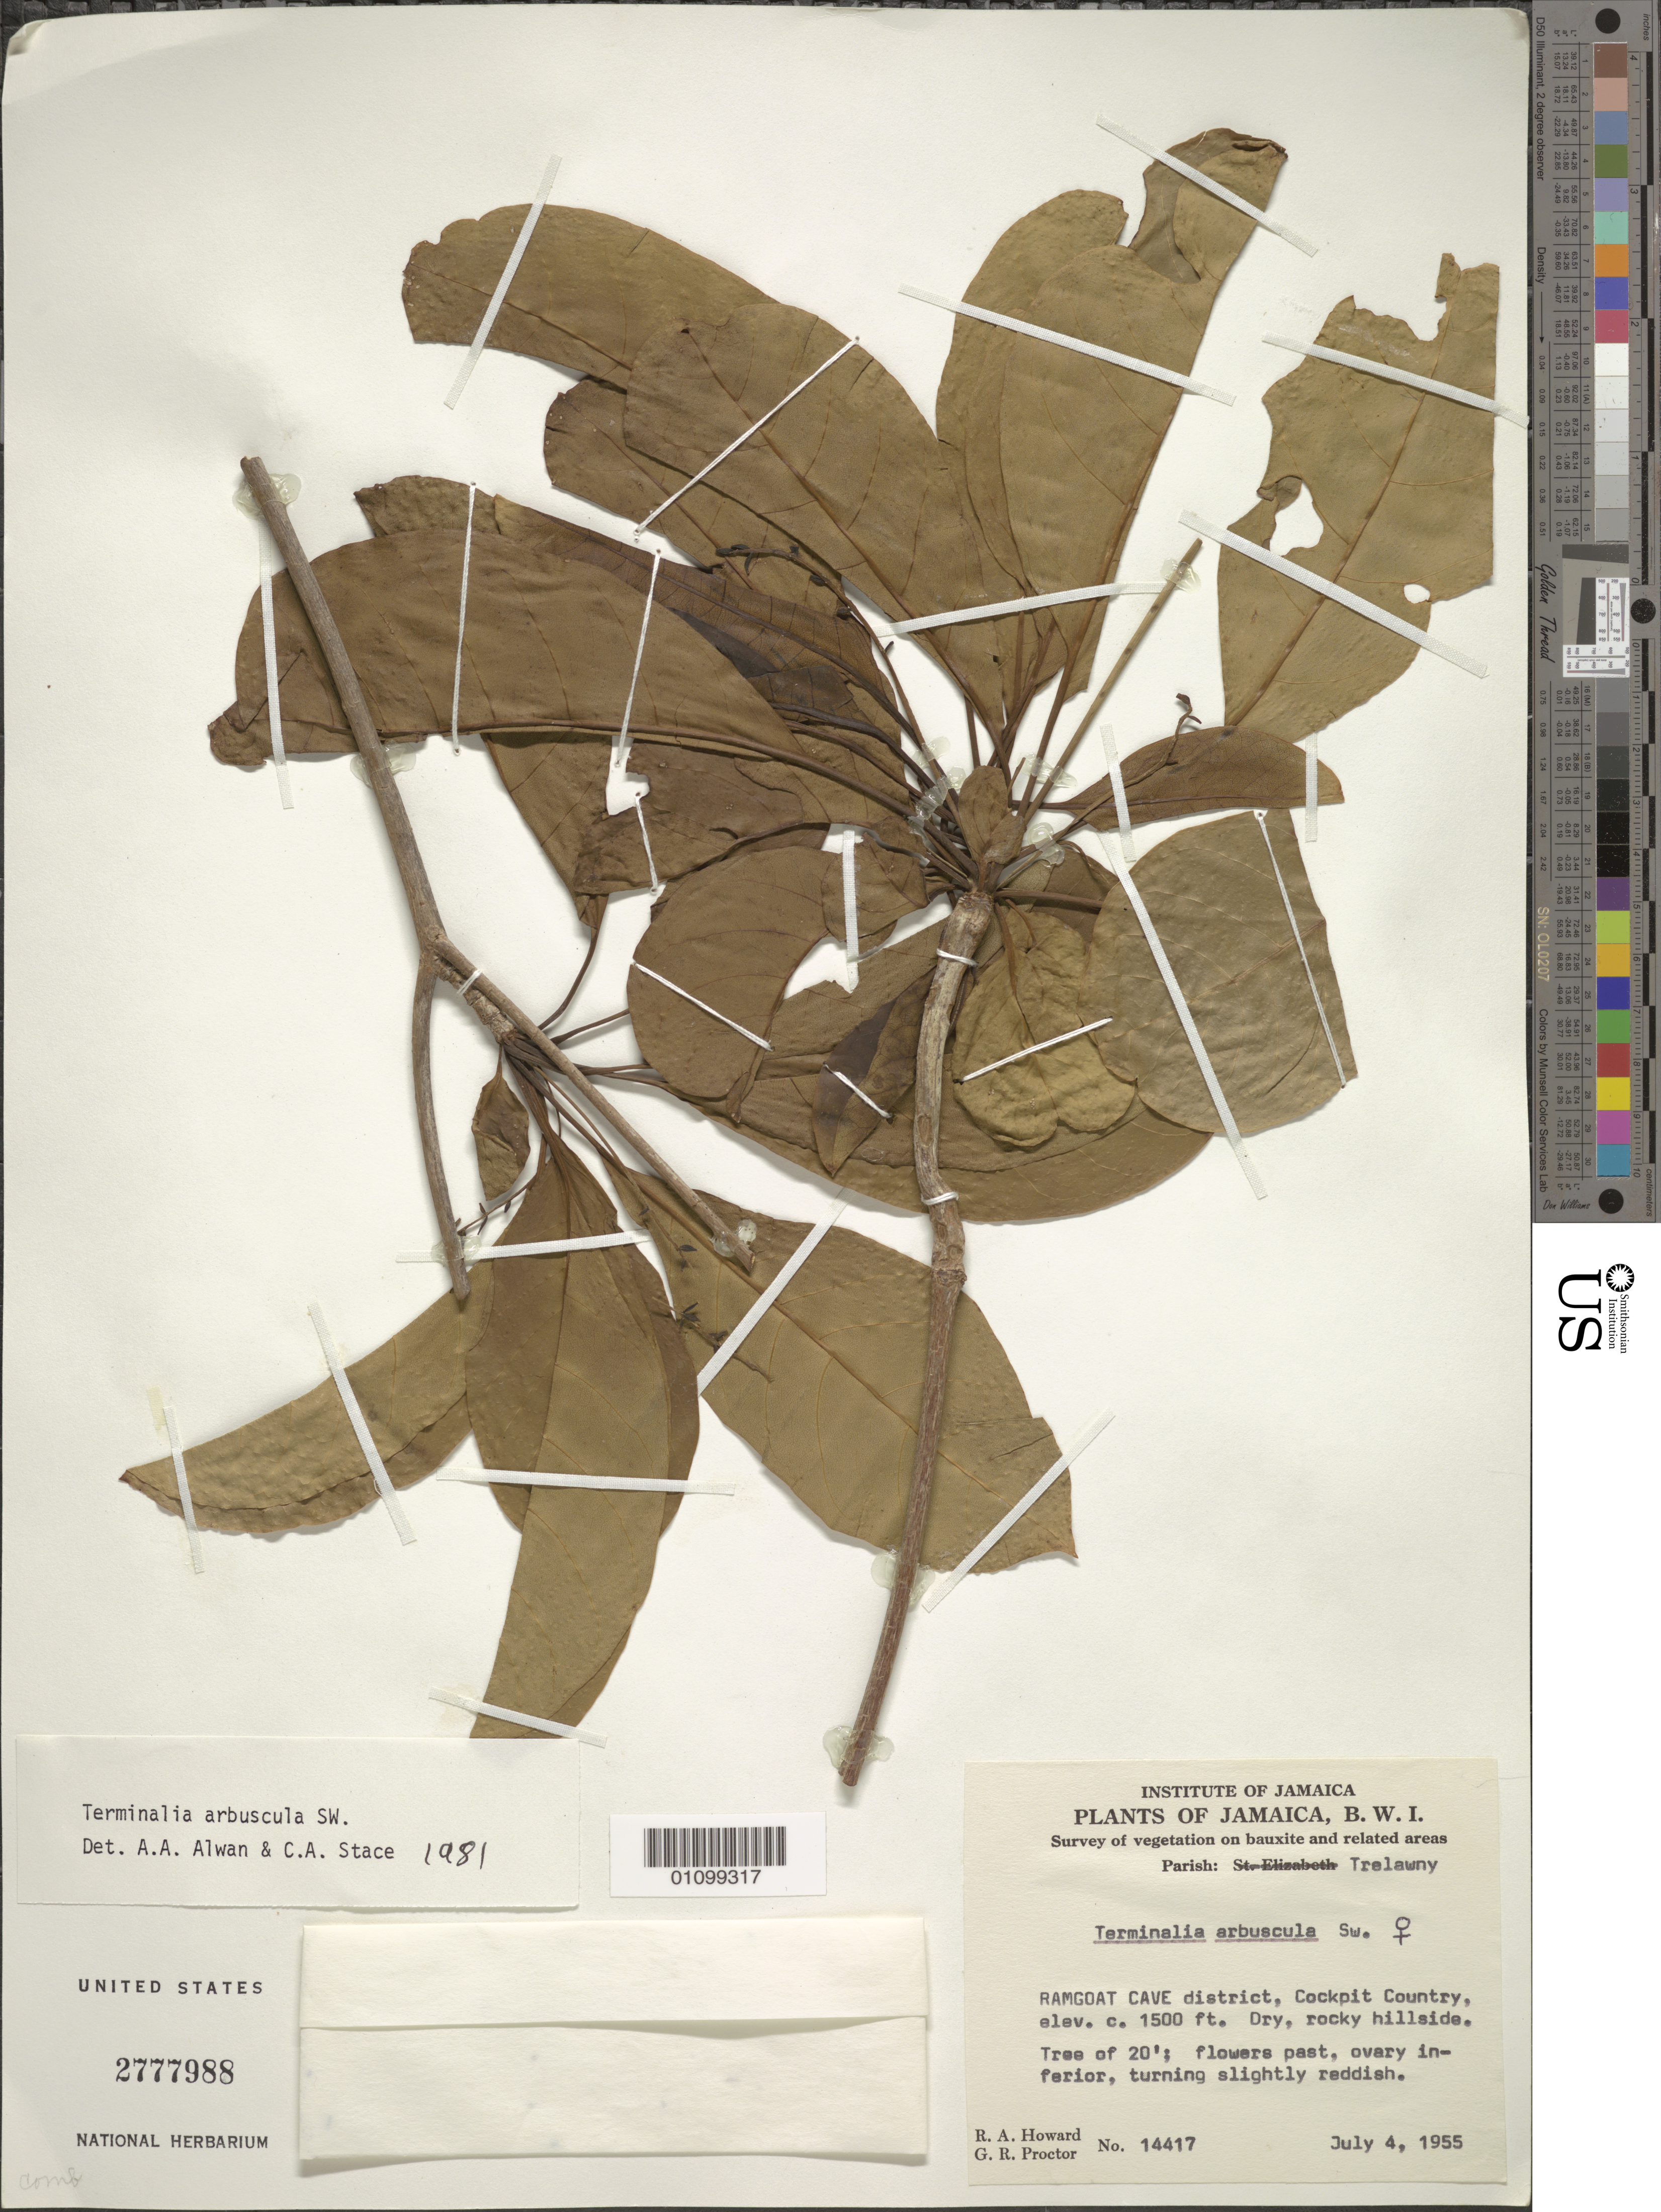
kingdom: Plantae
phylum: Tracheophyta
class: Magnoliopsida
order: Myrtales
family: Combretaceae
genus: Terminalia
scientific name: Terminalia arbuscula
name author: Sw.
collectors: R. A. Howard & G. R. Proctor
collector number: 14417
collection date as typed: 04 Jul 1955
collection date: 1955-07-04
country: Jamaica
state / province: Trelawny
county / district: Ramgoat Cave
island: Jamaica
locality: Cockpit Country. Dry, rocky hillside.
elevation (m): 457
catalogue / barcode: US 2777988